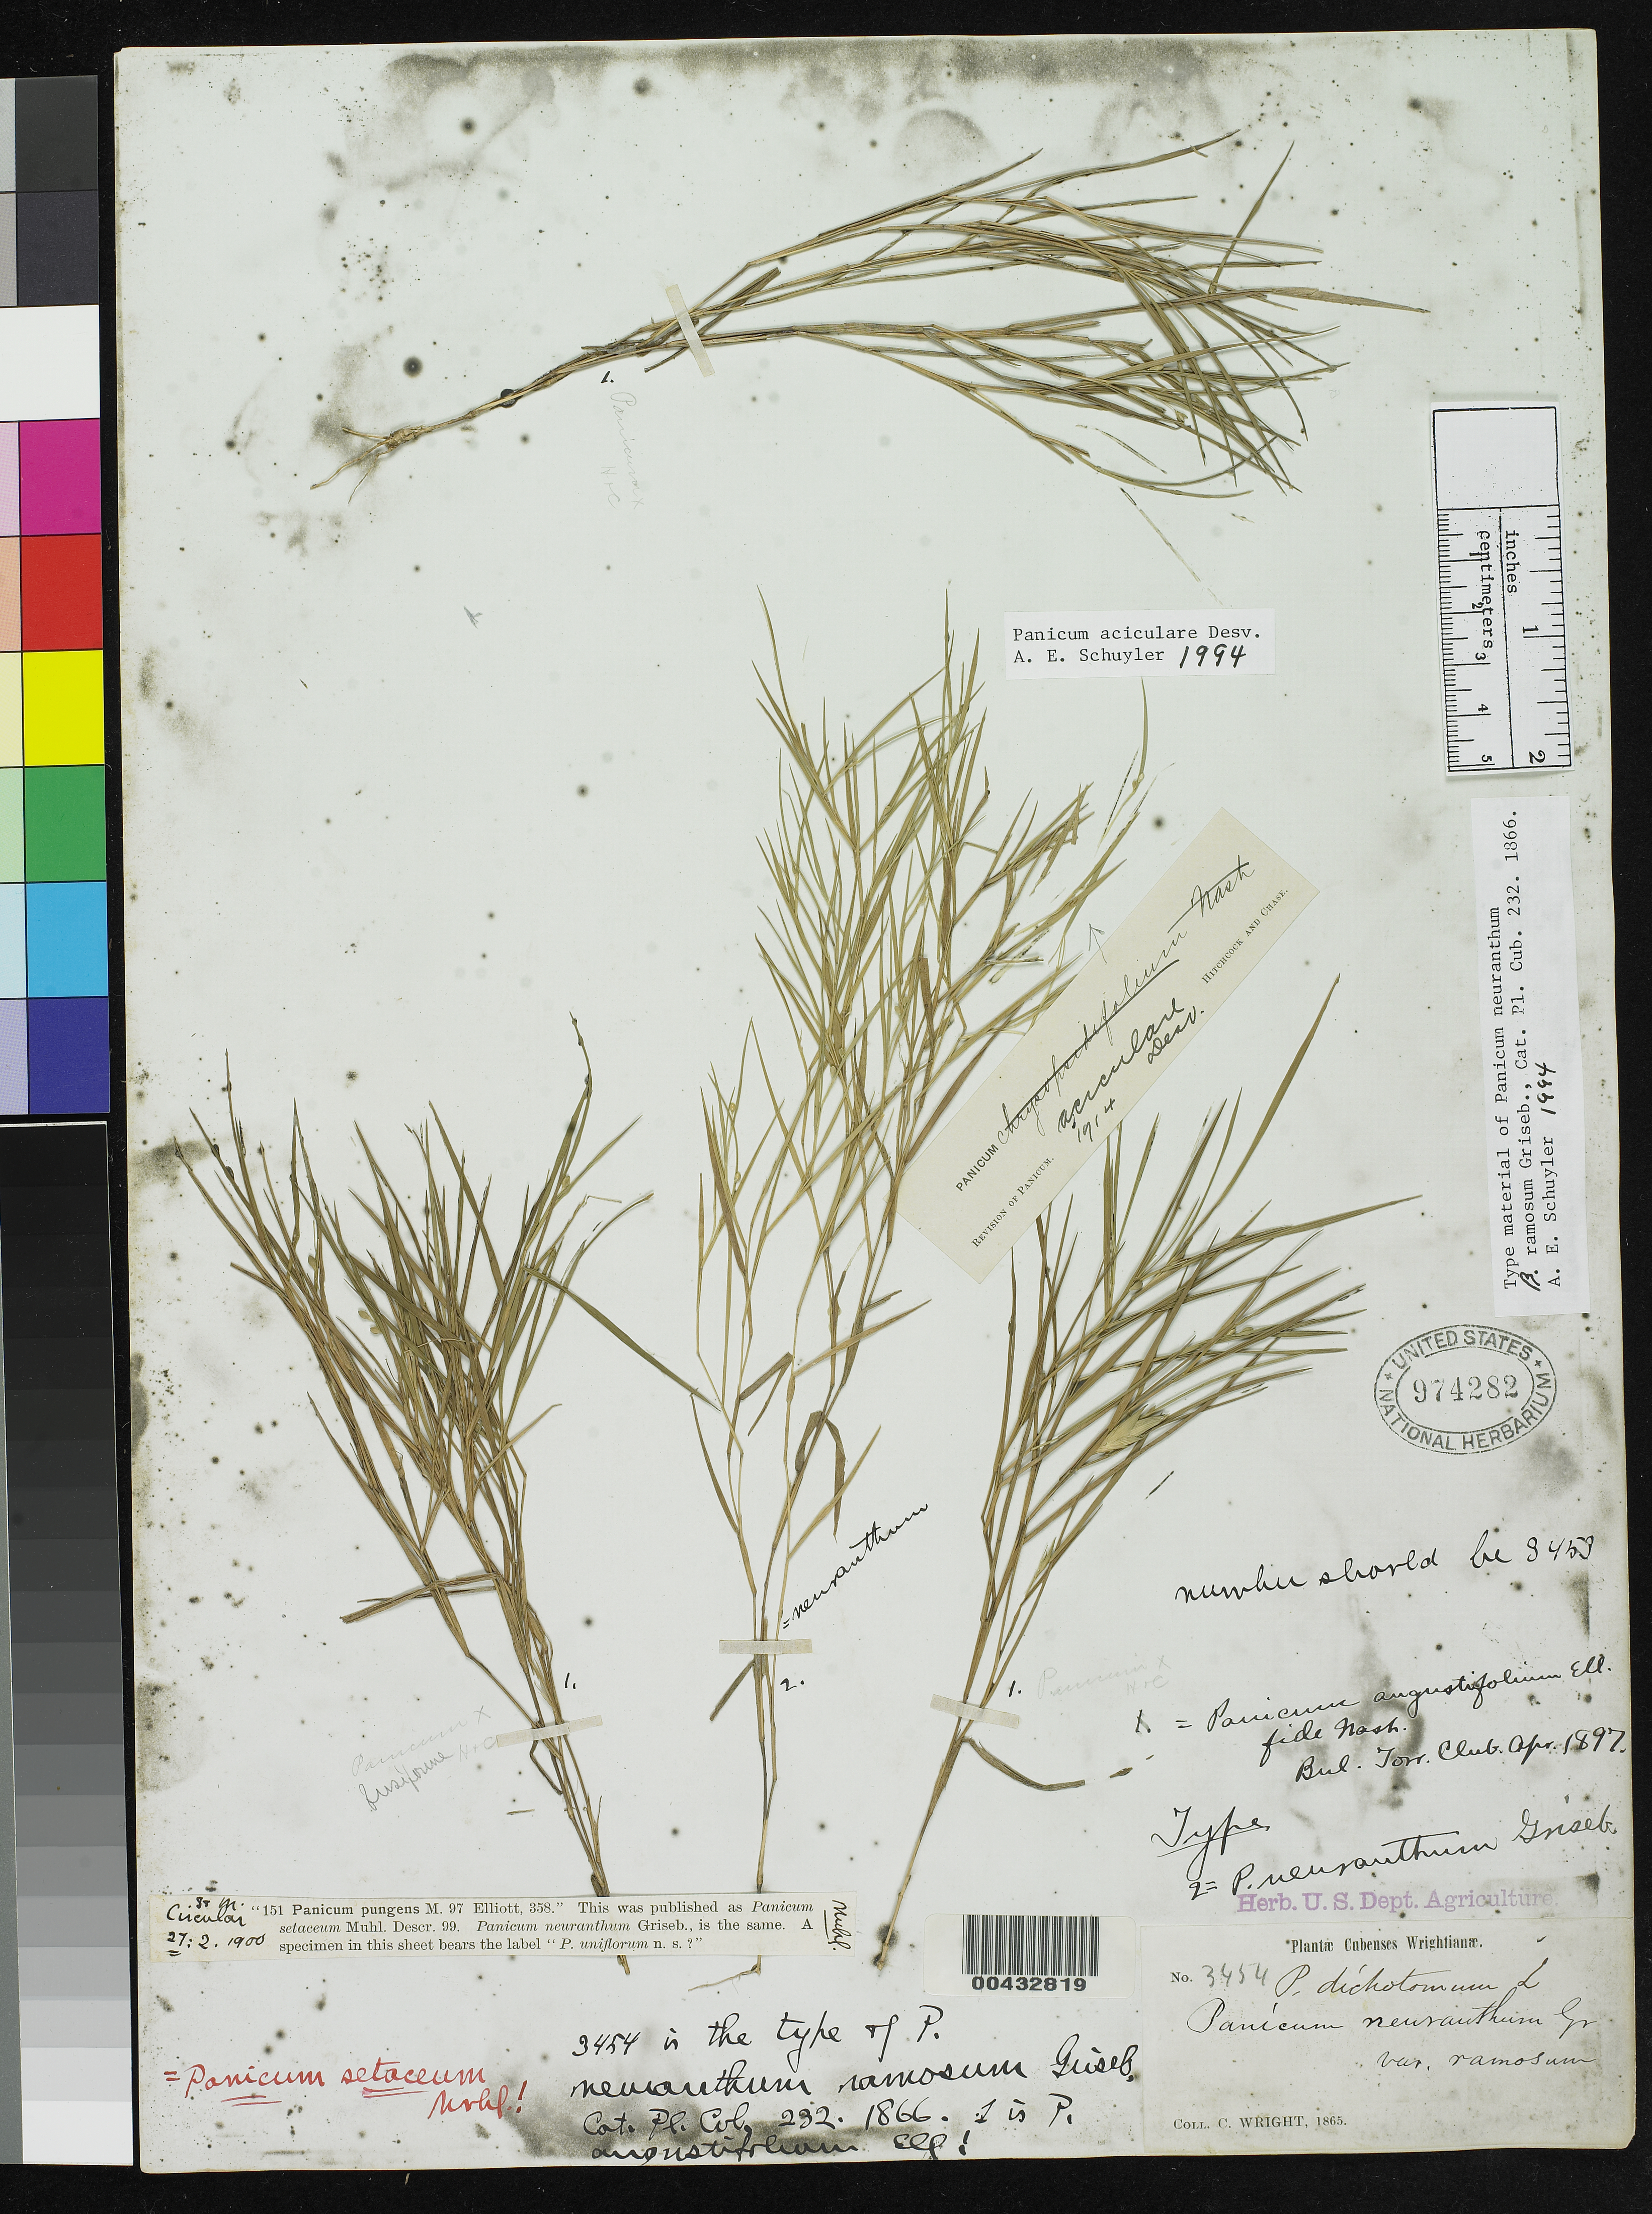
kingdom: Plantae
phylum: Tracheophyta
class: Liliopsida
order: Poales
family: Poaceae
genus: Panicum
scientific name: Panicum neuranthum var. ramosum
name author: Griseb.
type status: Type Collection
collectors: C. Wright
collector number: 3454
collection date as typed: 1865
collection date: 1865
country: Cuba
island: Greater Antilles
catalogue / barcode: US 974282